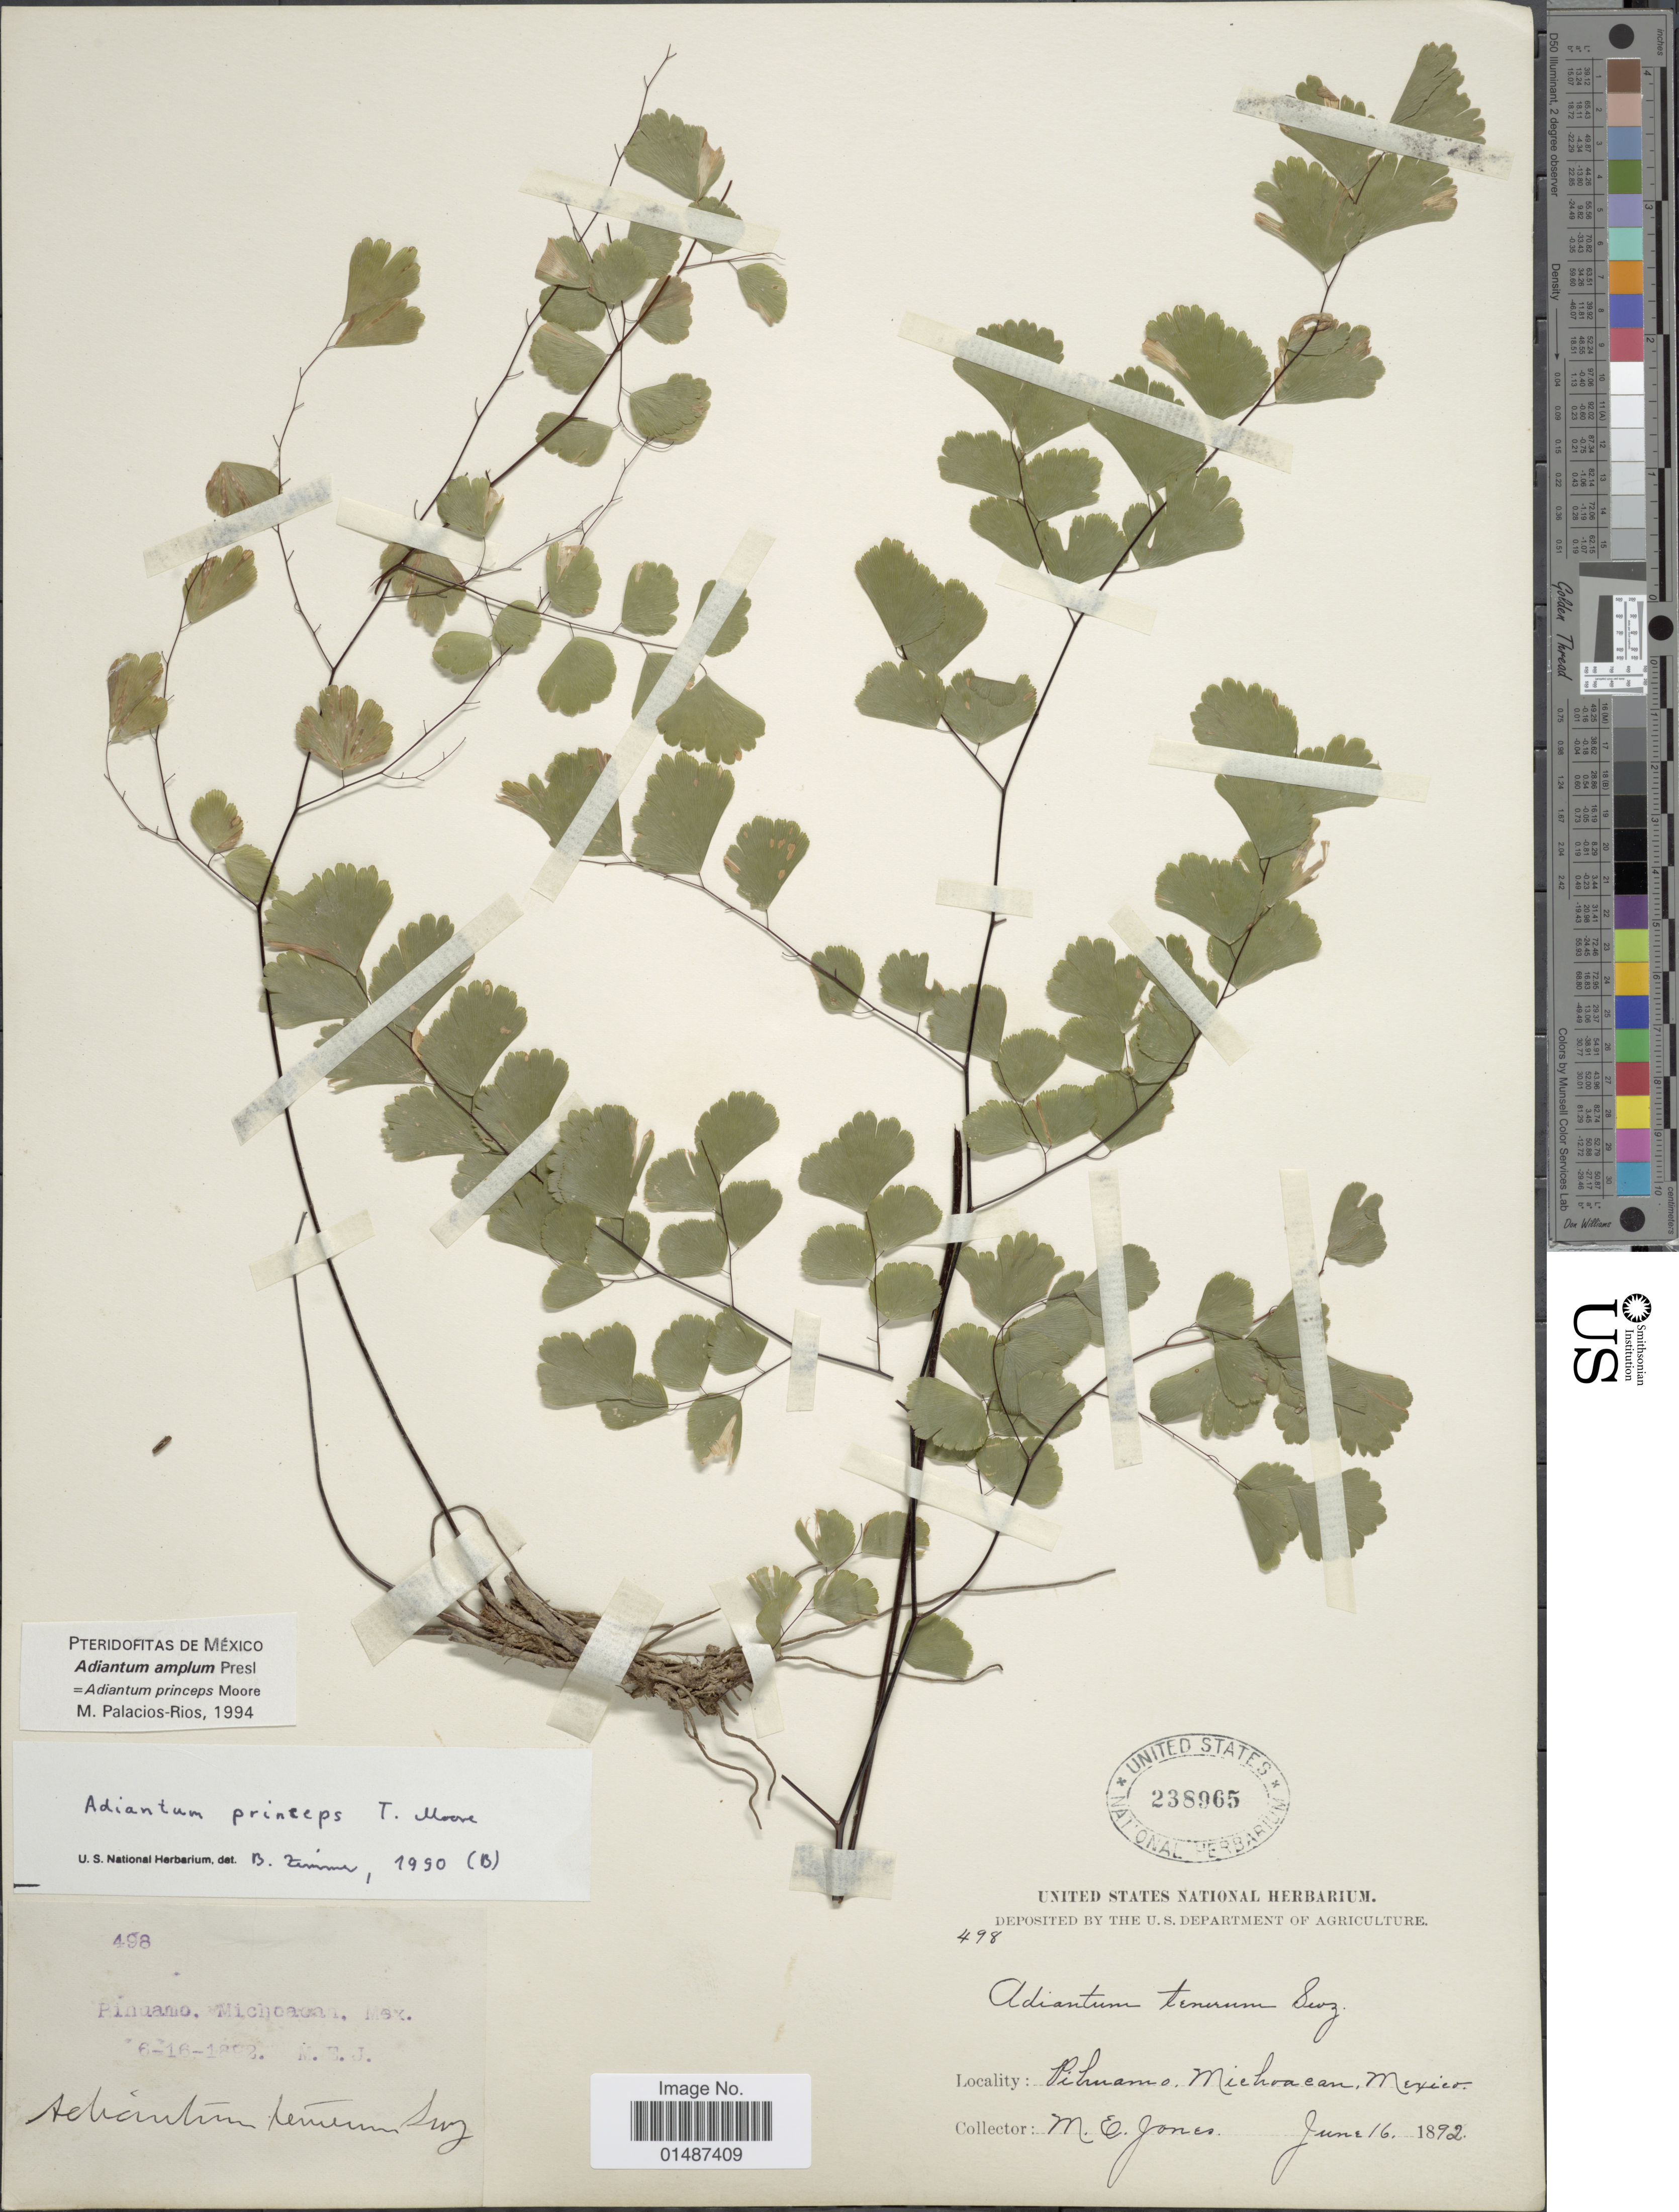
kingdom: Plantae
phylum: Tracheophyta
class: Polypodiopsida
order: Polypodiales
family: Pteridaceae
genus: Adiantum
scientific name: Adiantum amplum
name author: C. Presl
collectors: M. E. Jones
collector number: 498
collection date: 1892-06-16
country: Mexico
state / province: Michoacán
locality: Pihuamo.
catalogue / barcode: US 238965